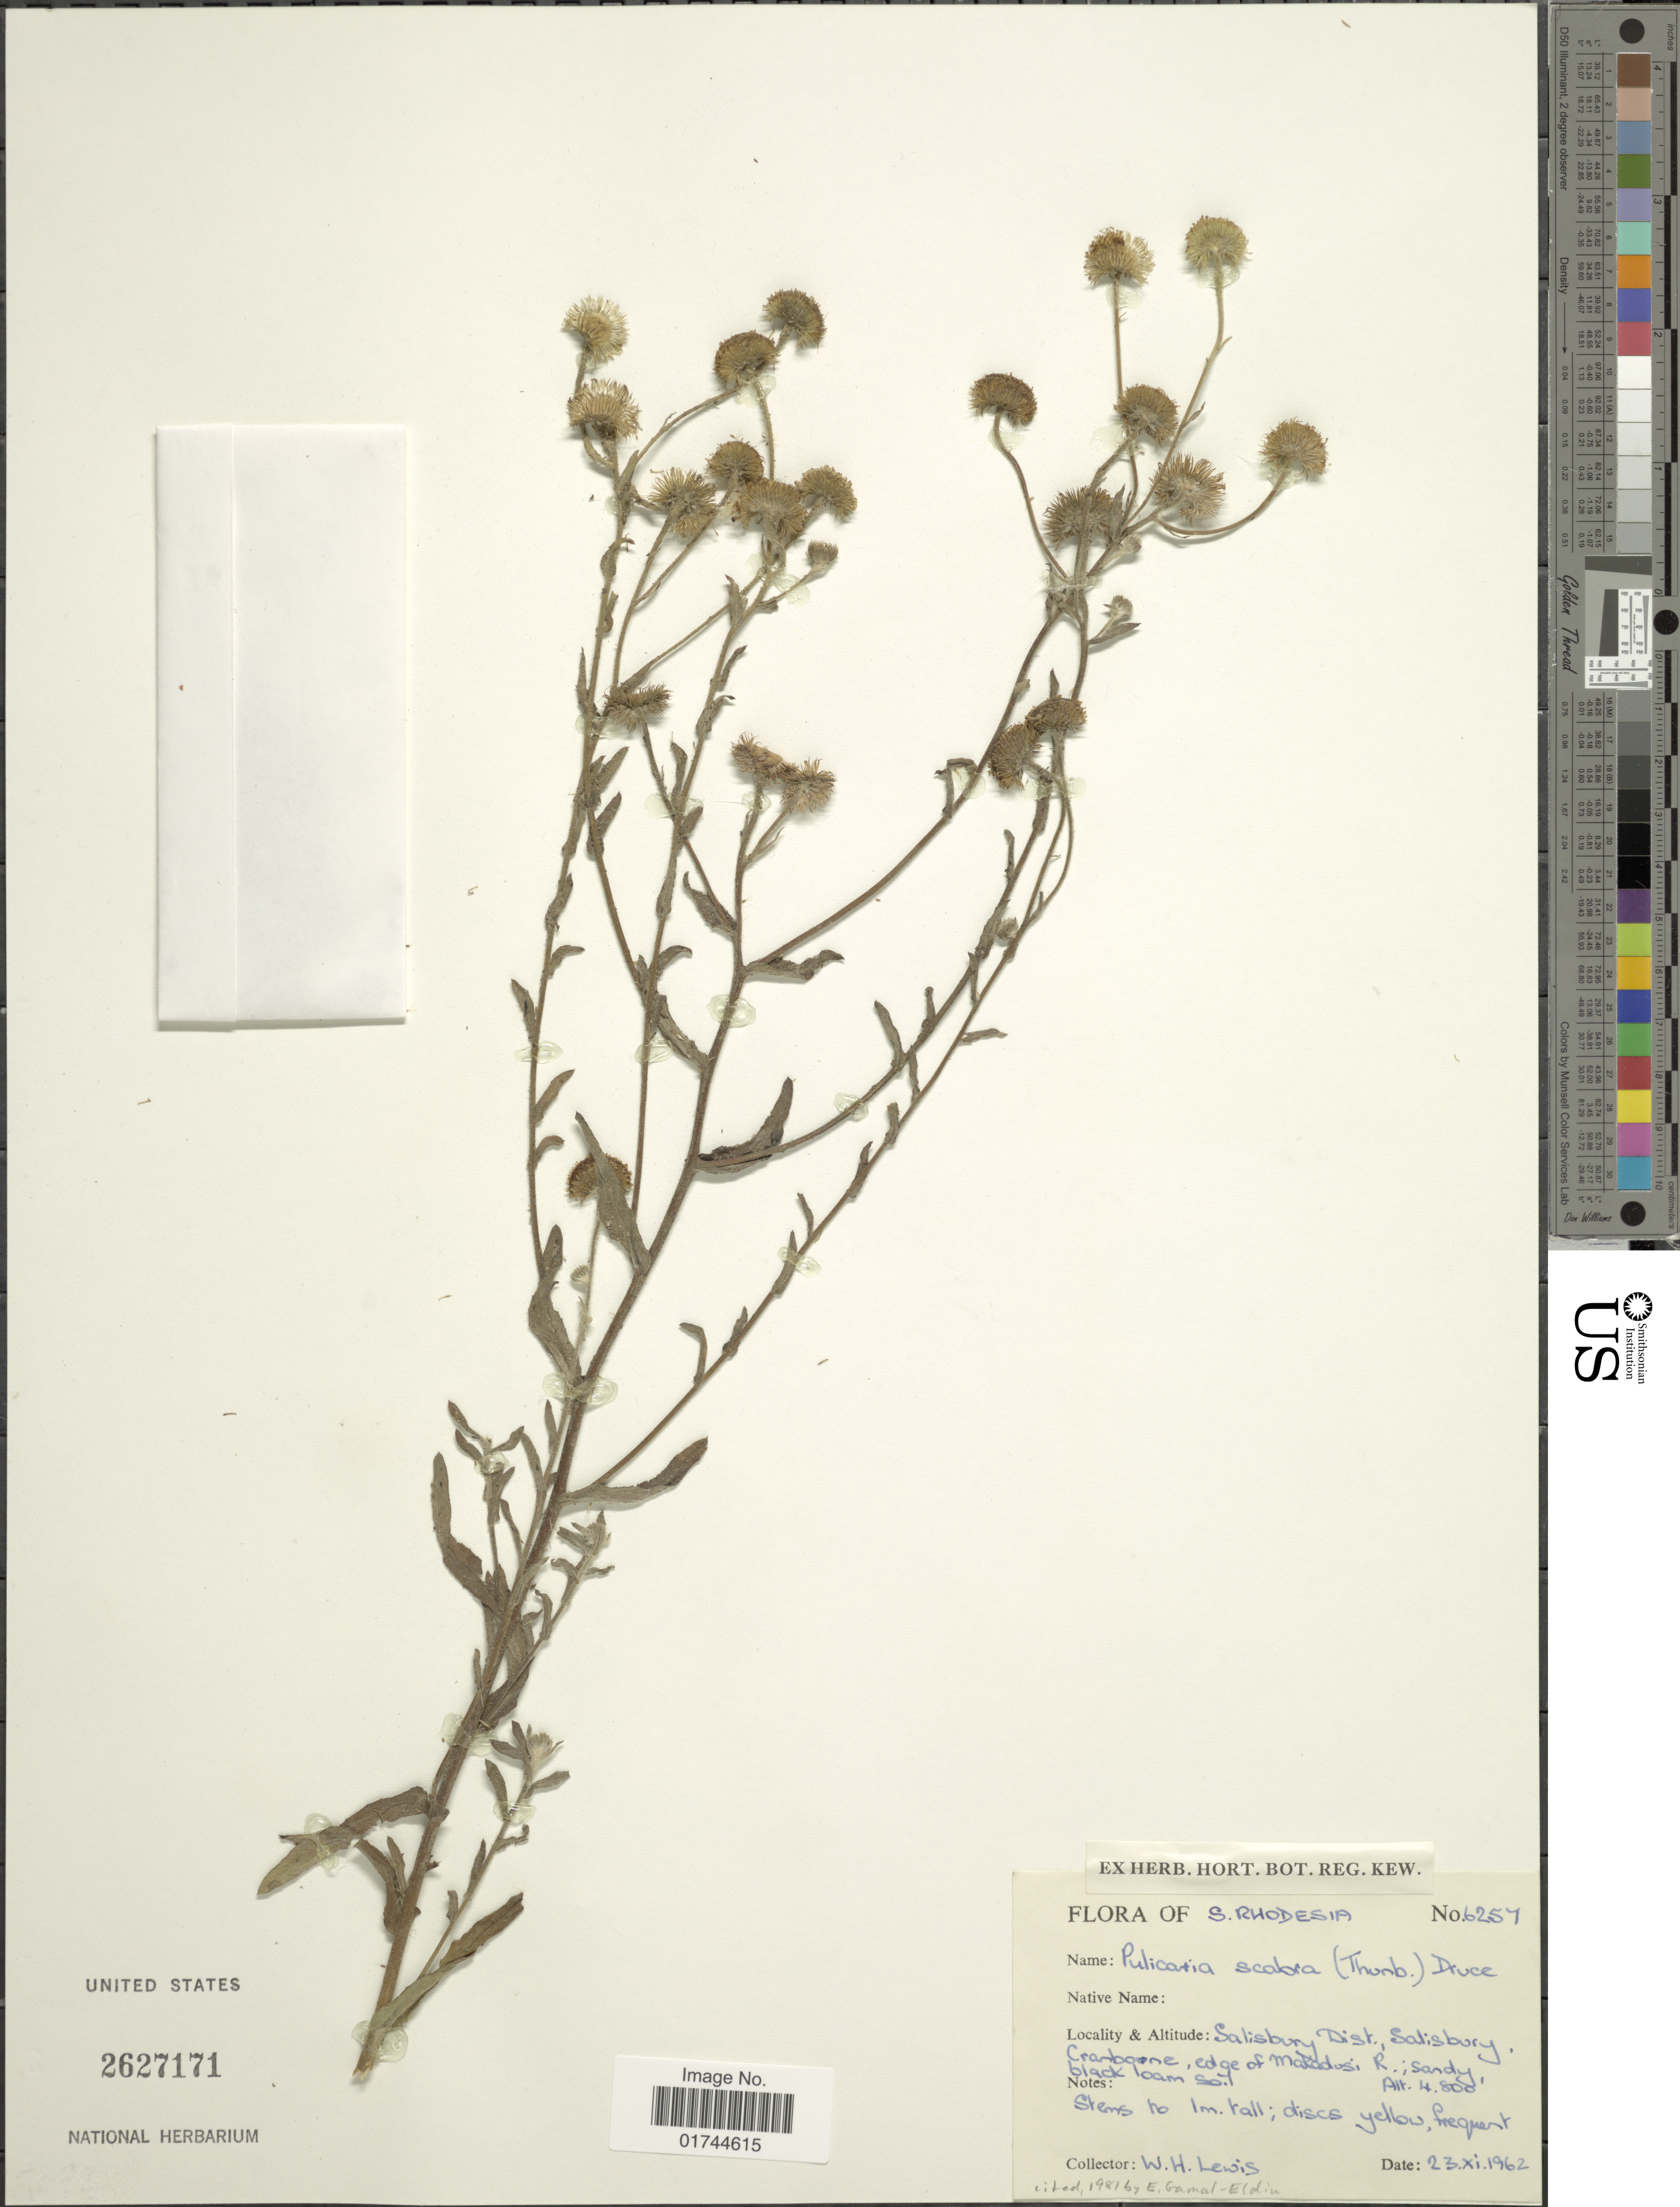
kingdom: Plantae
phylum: Tracheophyta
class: Magnoliopsida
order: Asterales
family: Asteraceae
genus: Pulicaria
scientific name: Pulicaria scabra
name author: (Thunb.) Druce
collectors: W. H. Lewis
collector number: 6257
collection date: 1962-11-23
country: Zimbabwe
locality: Salisbury Dist. Salisbury, Cranboone, edge of Makadosi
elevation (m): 1463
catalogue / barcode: US 2627171